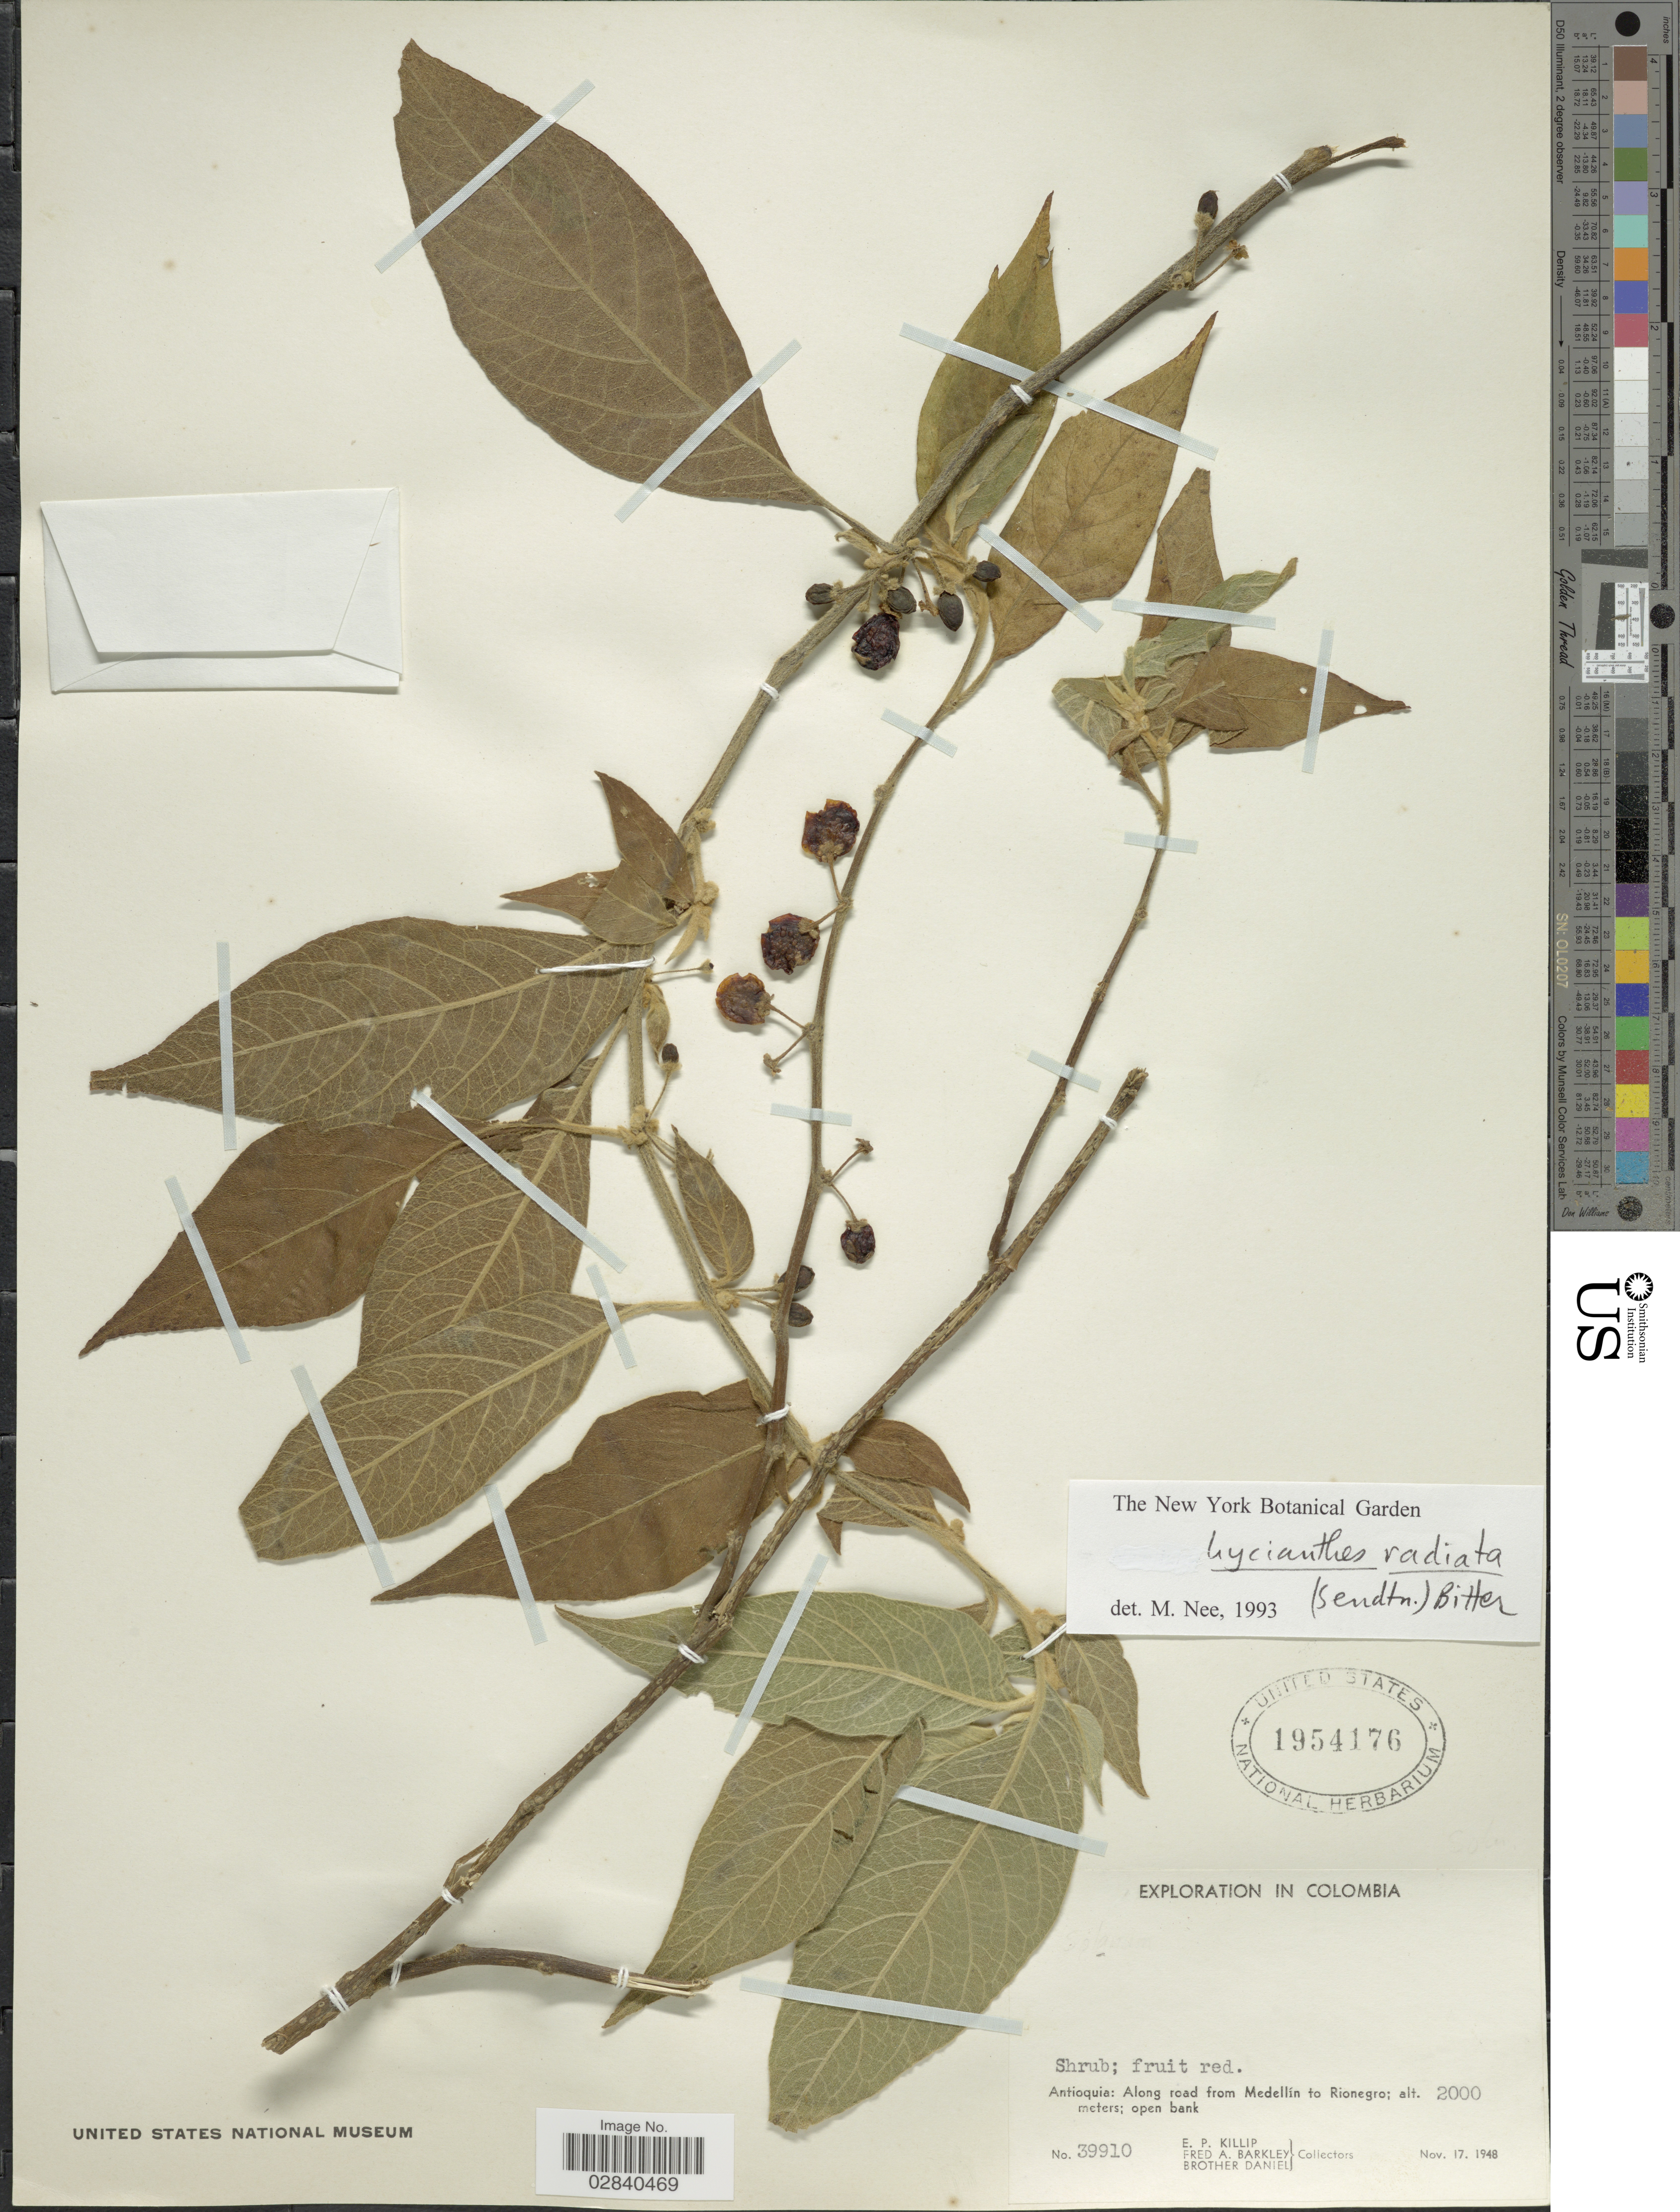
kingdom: Plantae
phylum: Tracheophyta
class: Magnoliopsida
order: Solanales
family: Solanaceae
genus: Lycianthes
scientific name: Lycianthes radiata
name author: (Sendtn.) Bitter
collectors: E. P. Killip, F. A. Barkley & Bro. Daniel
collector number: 39910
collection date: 1948-11-17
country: Colombia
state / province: Antioquia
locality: Antioquia: Along road from Medellín to Rionegro.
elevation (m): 2000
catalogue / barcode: US 1954176